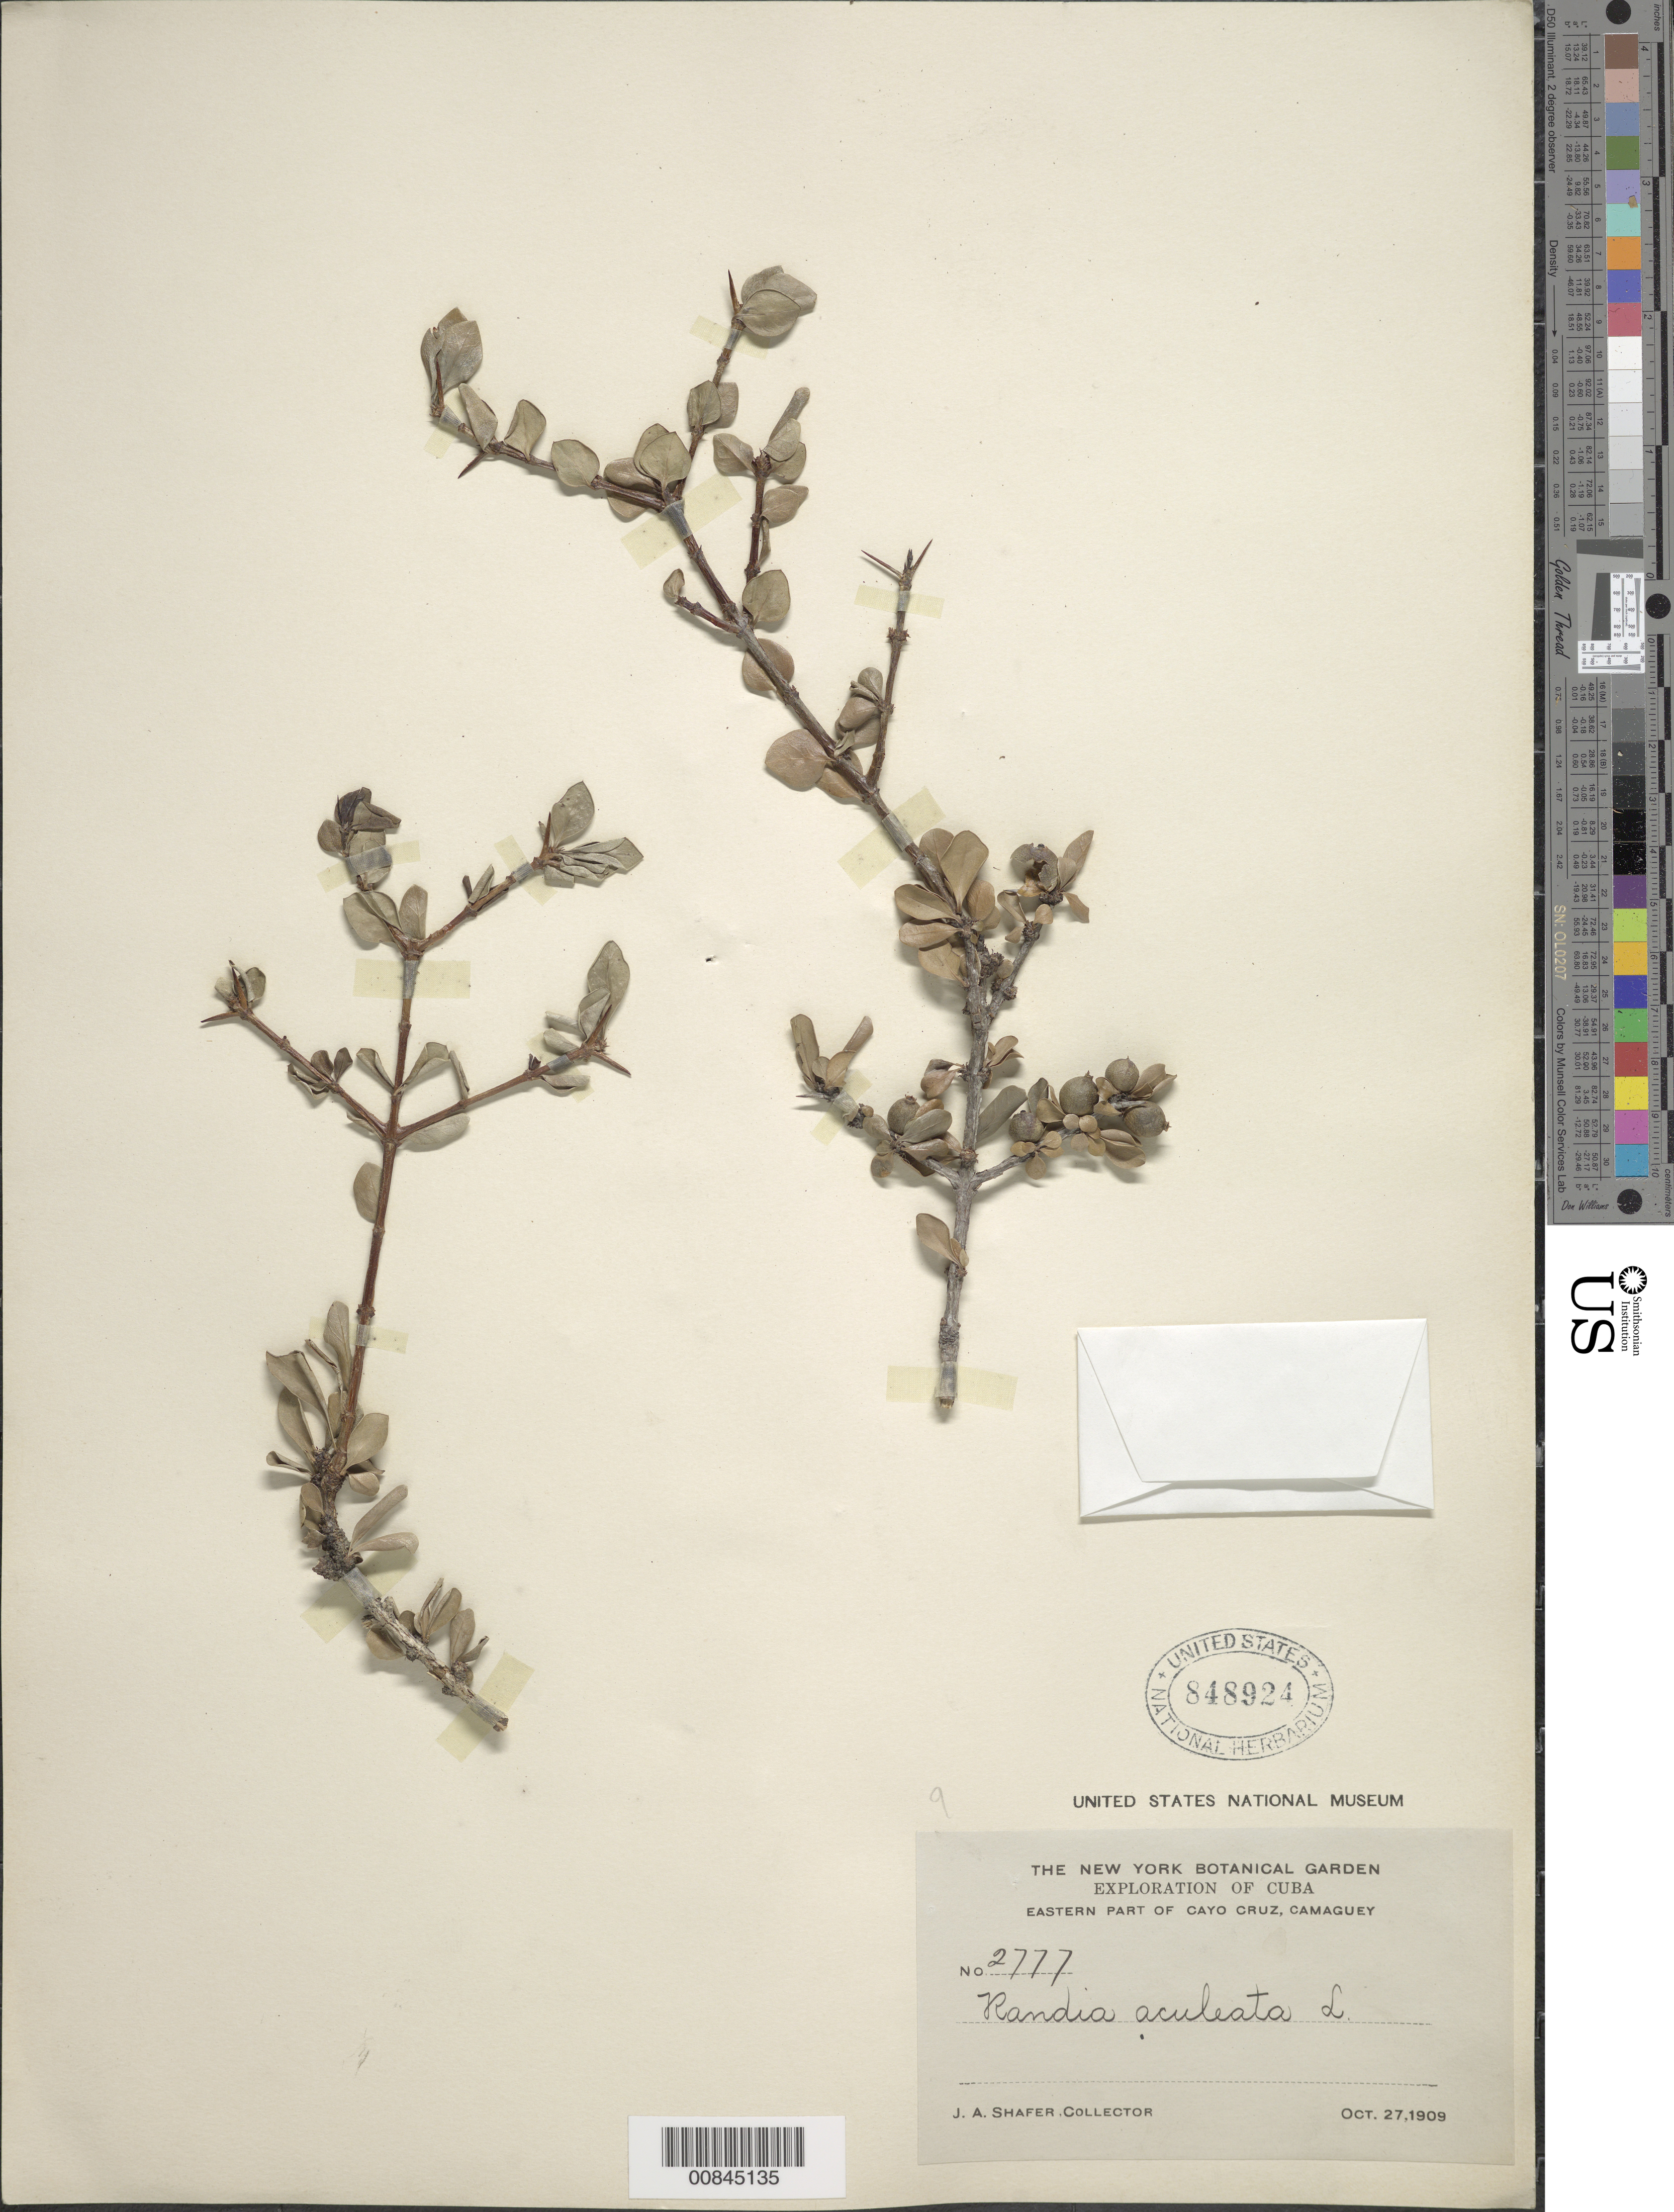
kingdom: Plantae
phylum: Tracheophyta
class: Magnoliopsida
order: Gentianales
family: Rubiaceae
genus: Randia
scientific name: Randia aculeata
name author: L.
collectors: J. A. Shafer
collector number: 2777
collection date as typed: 27 Oct 1909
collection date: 1909-10-27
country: Cuba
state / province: Camaguey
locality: Eastern part of Cayo Cruz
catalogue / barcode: US 848924